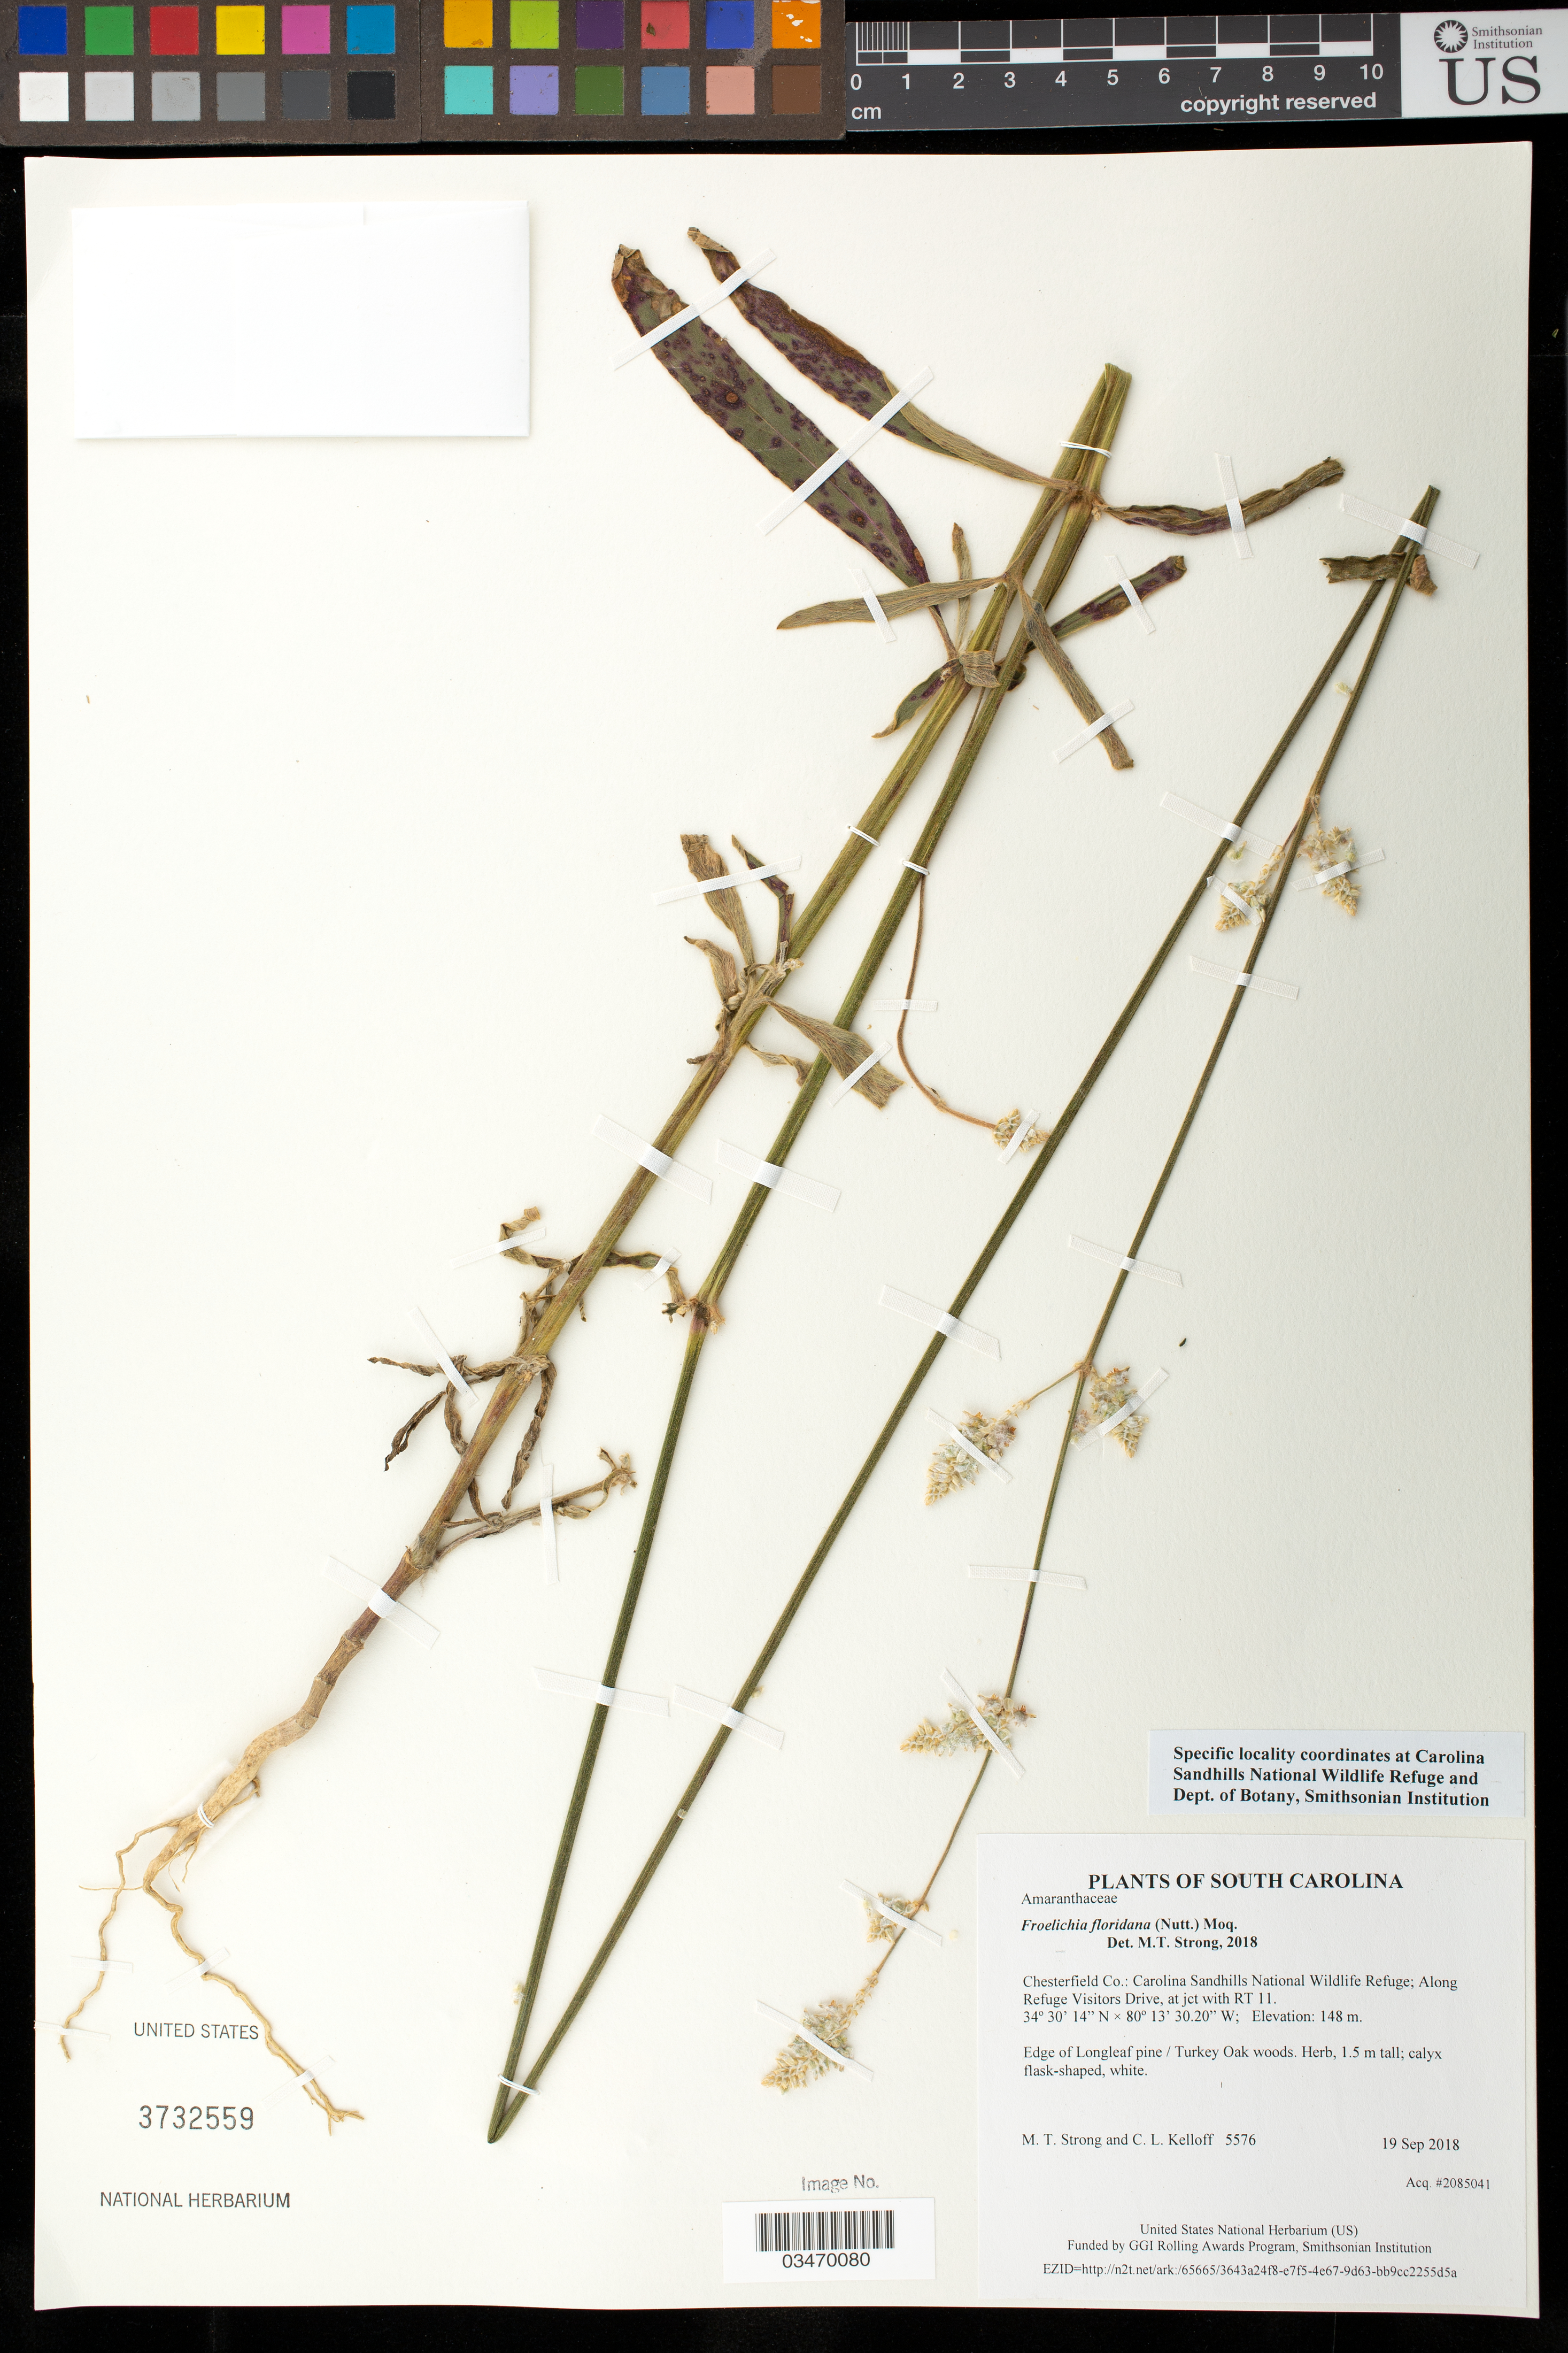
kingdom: Plantae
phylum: Tracheophyta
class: Magnoliopsida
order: Caryophyllales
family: Amaranthaceae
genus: Froelichia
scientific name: Froelichia floridana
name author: (Nutt.) Moq.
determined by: Strong, M. T., (US), Smithsonian Institution - National Museum of Natural History (UNITED STATES)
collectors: M. T. Strong & C. L. Kelloff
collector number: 5576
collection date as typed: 19 Sep 2018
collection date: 2018-09-19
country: United States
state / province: South Carolina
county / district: Chesterfield Co.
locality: Carolina Sandhills National Wildlife Refuge; Edge of Long leaf Pine/Turkey Oak woods along Refuge Visitors Drive, at jct with RT 11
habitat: Longleaf pine / Turkey Oak woods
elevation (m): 148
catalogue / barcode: US 3732559